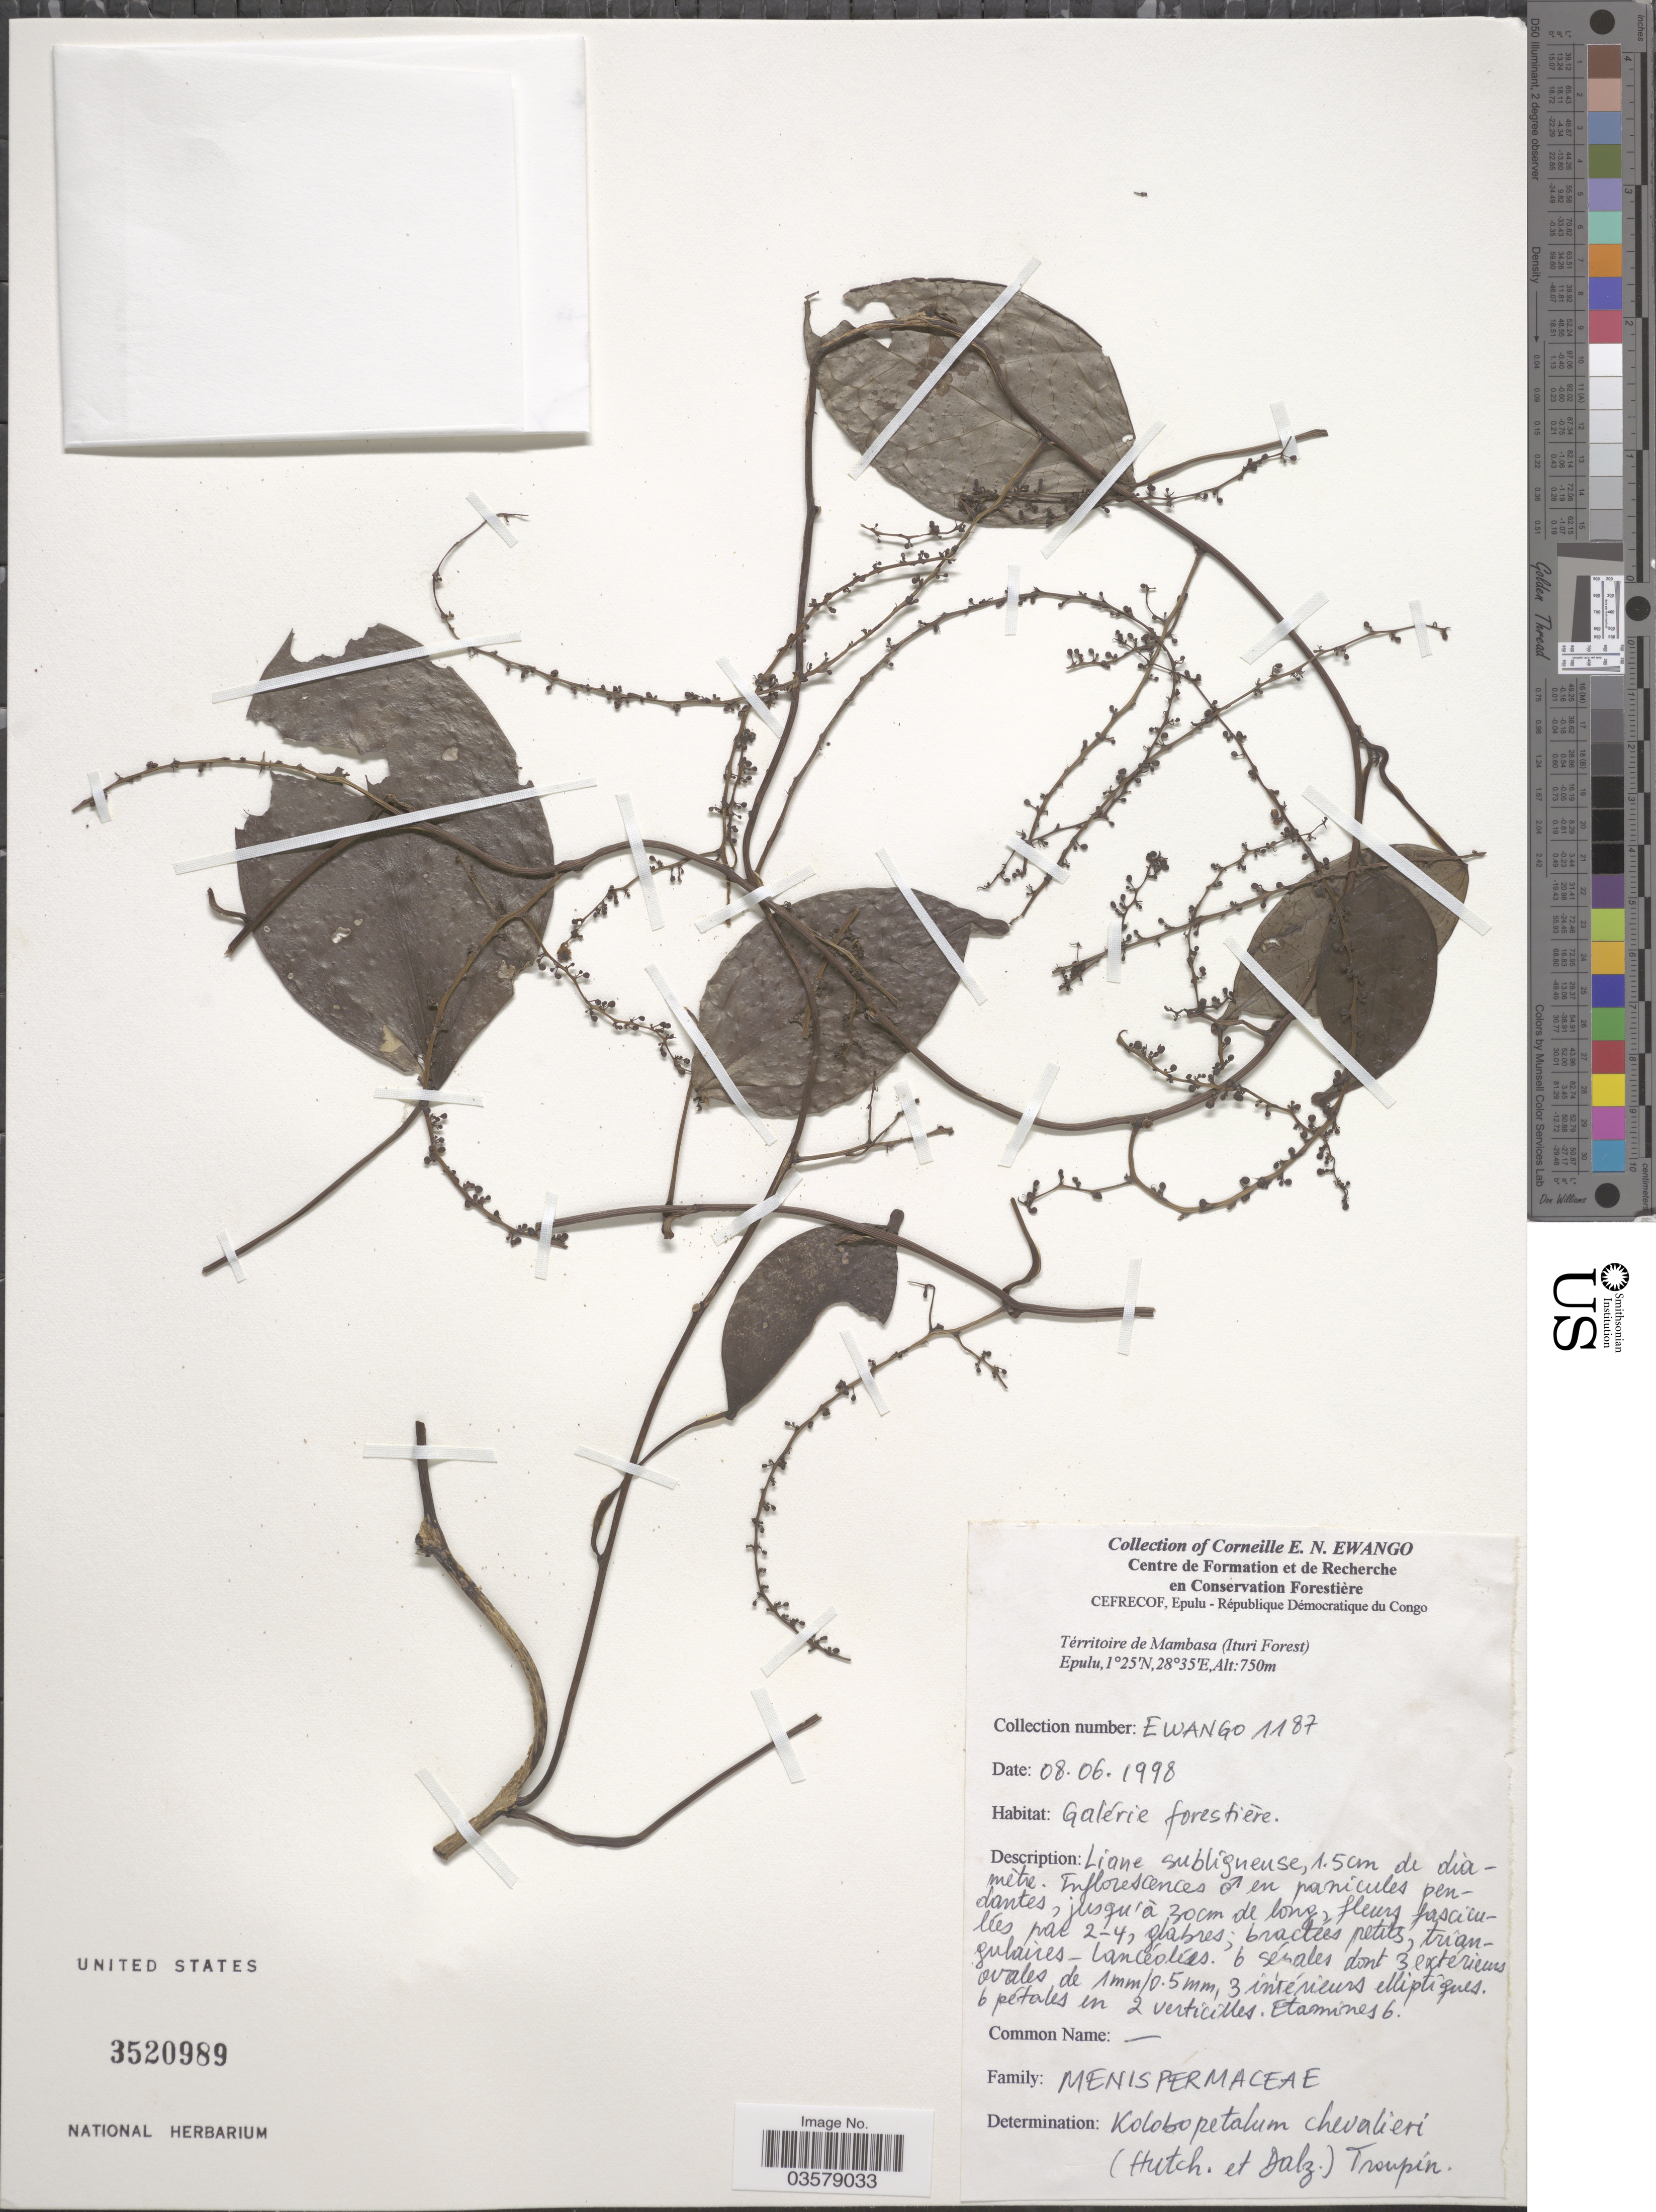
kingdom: Plantae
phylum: Tracheophyta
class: Magnoliopsida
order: Ranunculales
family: Menispermaceae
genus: Kolobopetalum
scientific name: Kolobopetalum chevalieri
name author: (Hutch. & Dalziel) Troupin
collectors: C. Ewango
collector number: EWANGO1187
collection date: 1998-06-08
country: Congo, Democratic Republic of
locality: Cefrecof, Epulu. Térritoire de Mambasa (Ituri Forest).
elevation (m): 750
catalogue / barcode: US 3520989